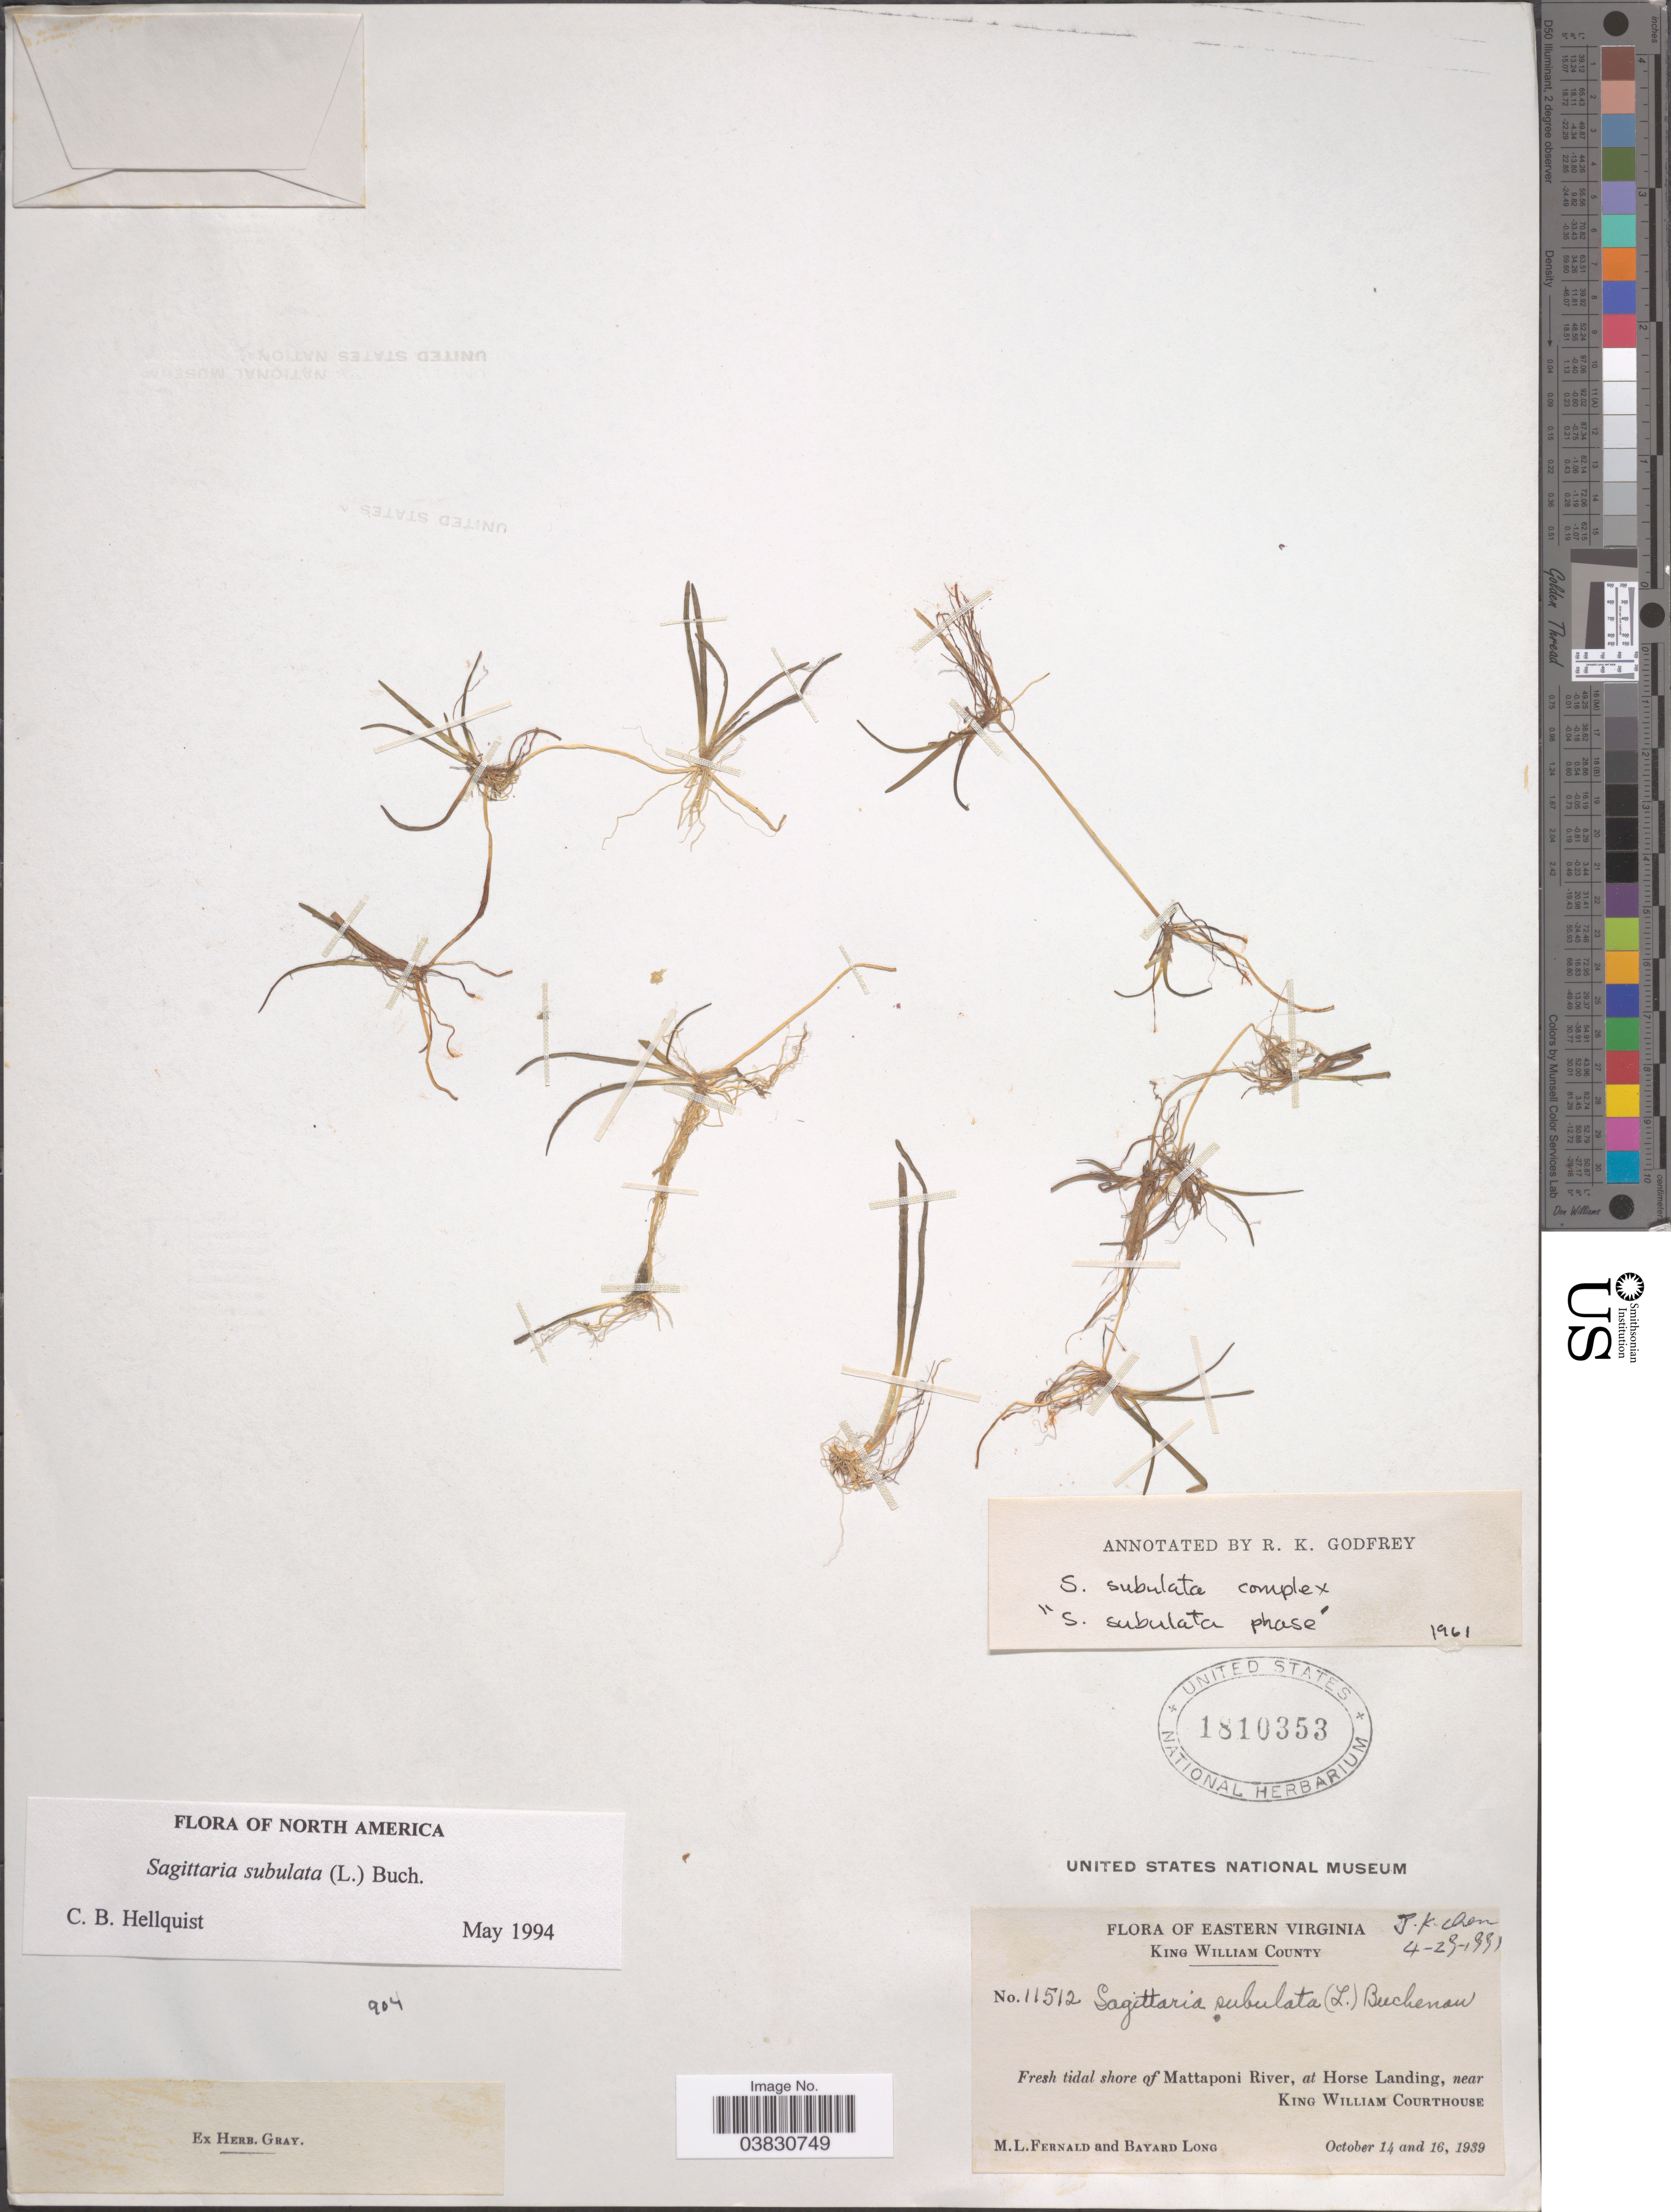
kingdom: Plantae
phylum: Tracheophyta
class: Liliopsida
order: Alismatales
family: Alismataceae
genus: Sagittaria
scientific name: Sagittaria subulata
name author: (L.) Buchenau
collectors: M. L. Fernald & B. Long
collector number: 11512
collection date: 1939-10-14/1939-10-16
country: United States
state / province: Virginia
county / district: King William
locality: Eastern Virginia. King William County.Fresh tidal shore off Mattaponi River, at Horse Landing, near King William Courthouse.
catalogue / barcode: US 1810353